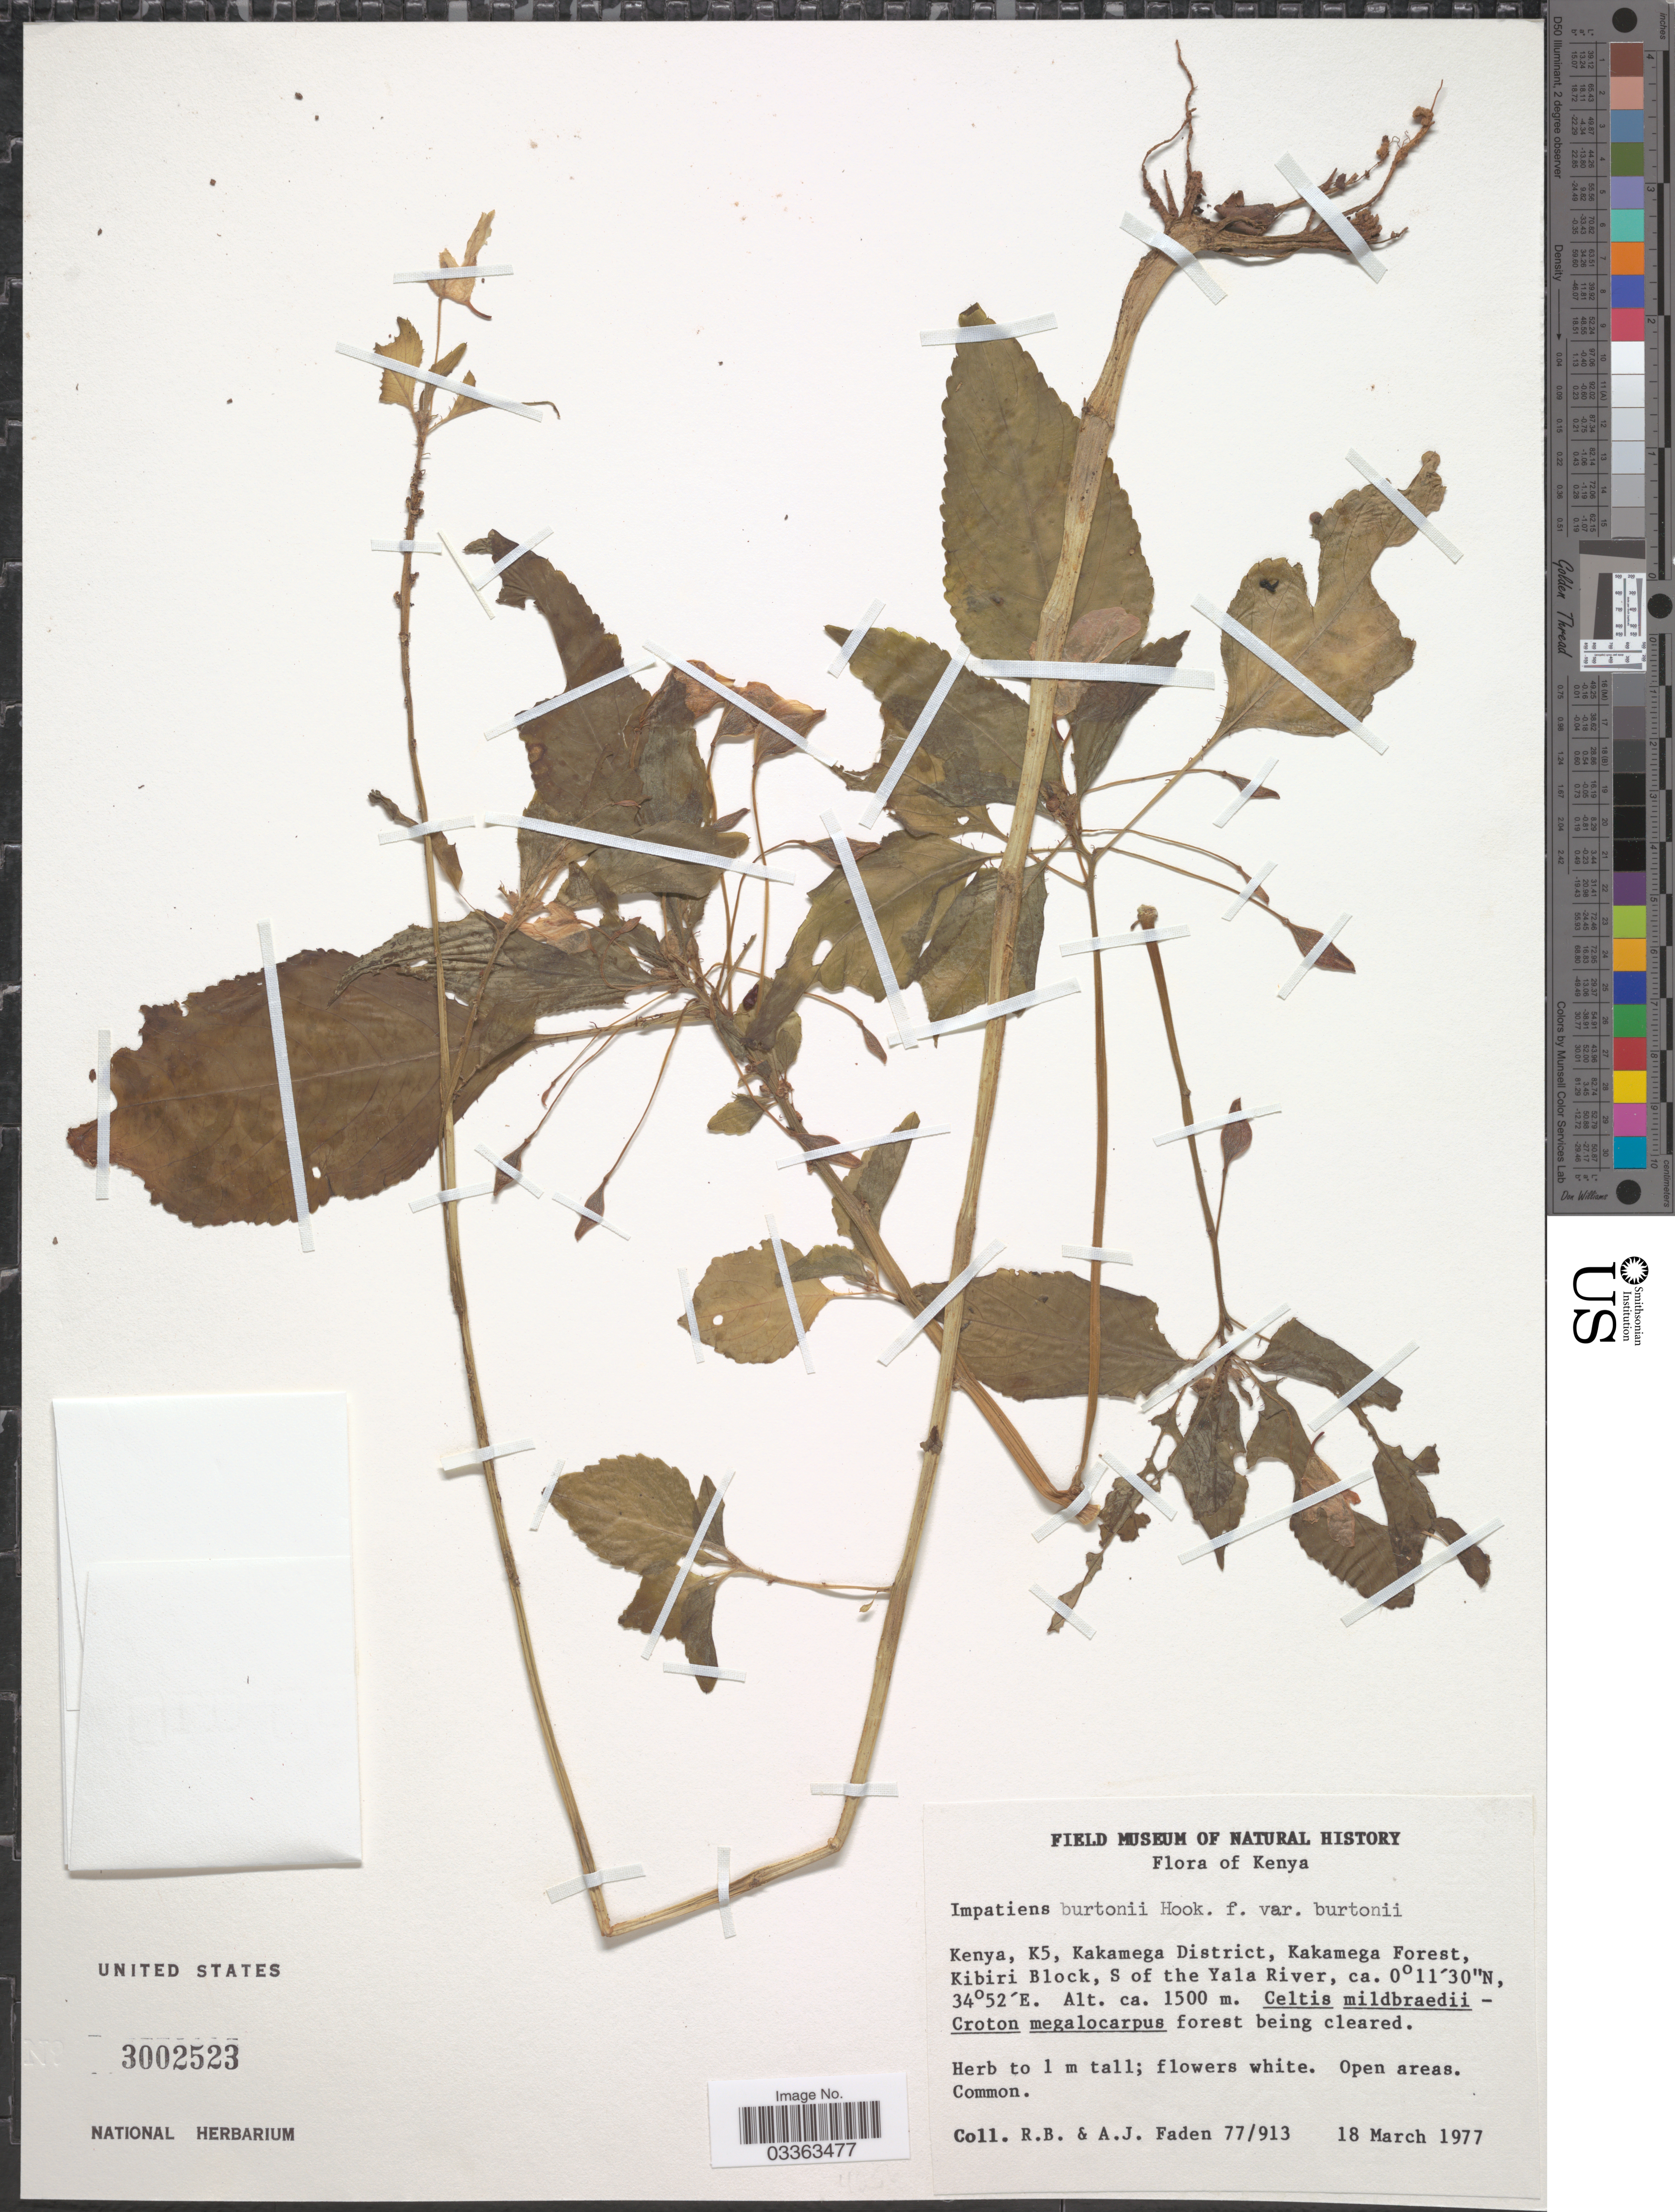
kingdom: Plantae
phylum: Tracheophyta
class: Magnoliopsida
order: Ericales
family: Balsaminaceae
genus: Impatiens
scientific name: Impatiens burtonii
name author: Hook. f.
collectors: R. B. Faden & A. J. Faden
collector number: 77/913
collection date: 1977-03-18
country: Kenya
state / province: Kakamega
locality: K5, Kakamega District, Kakamega Forest, Kibiri Block, S of the Yala River.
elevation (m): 1500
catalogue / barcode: US 3002523